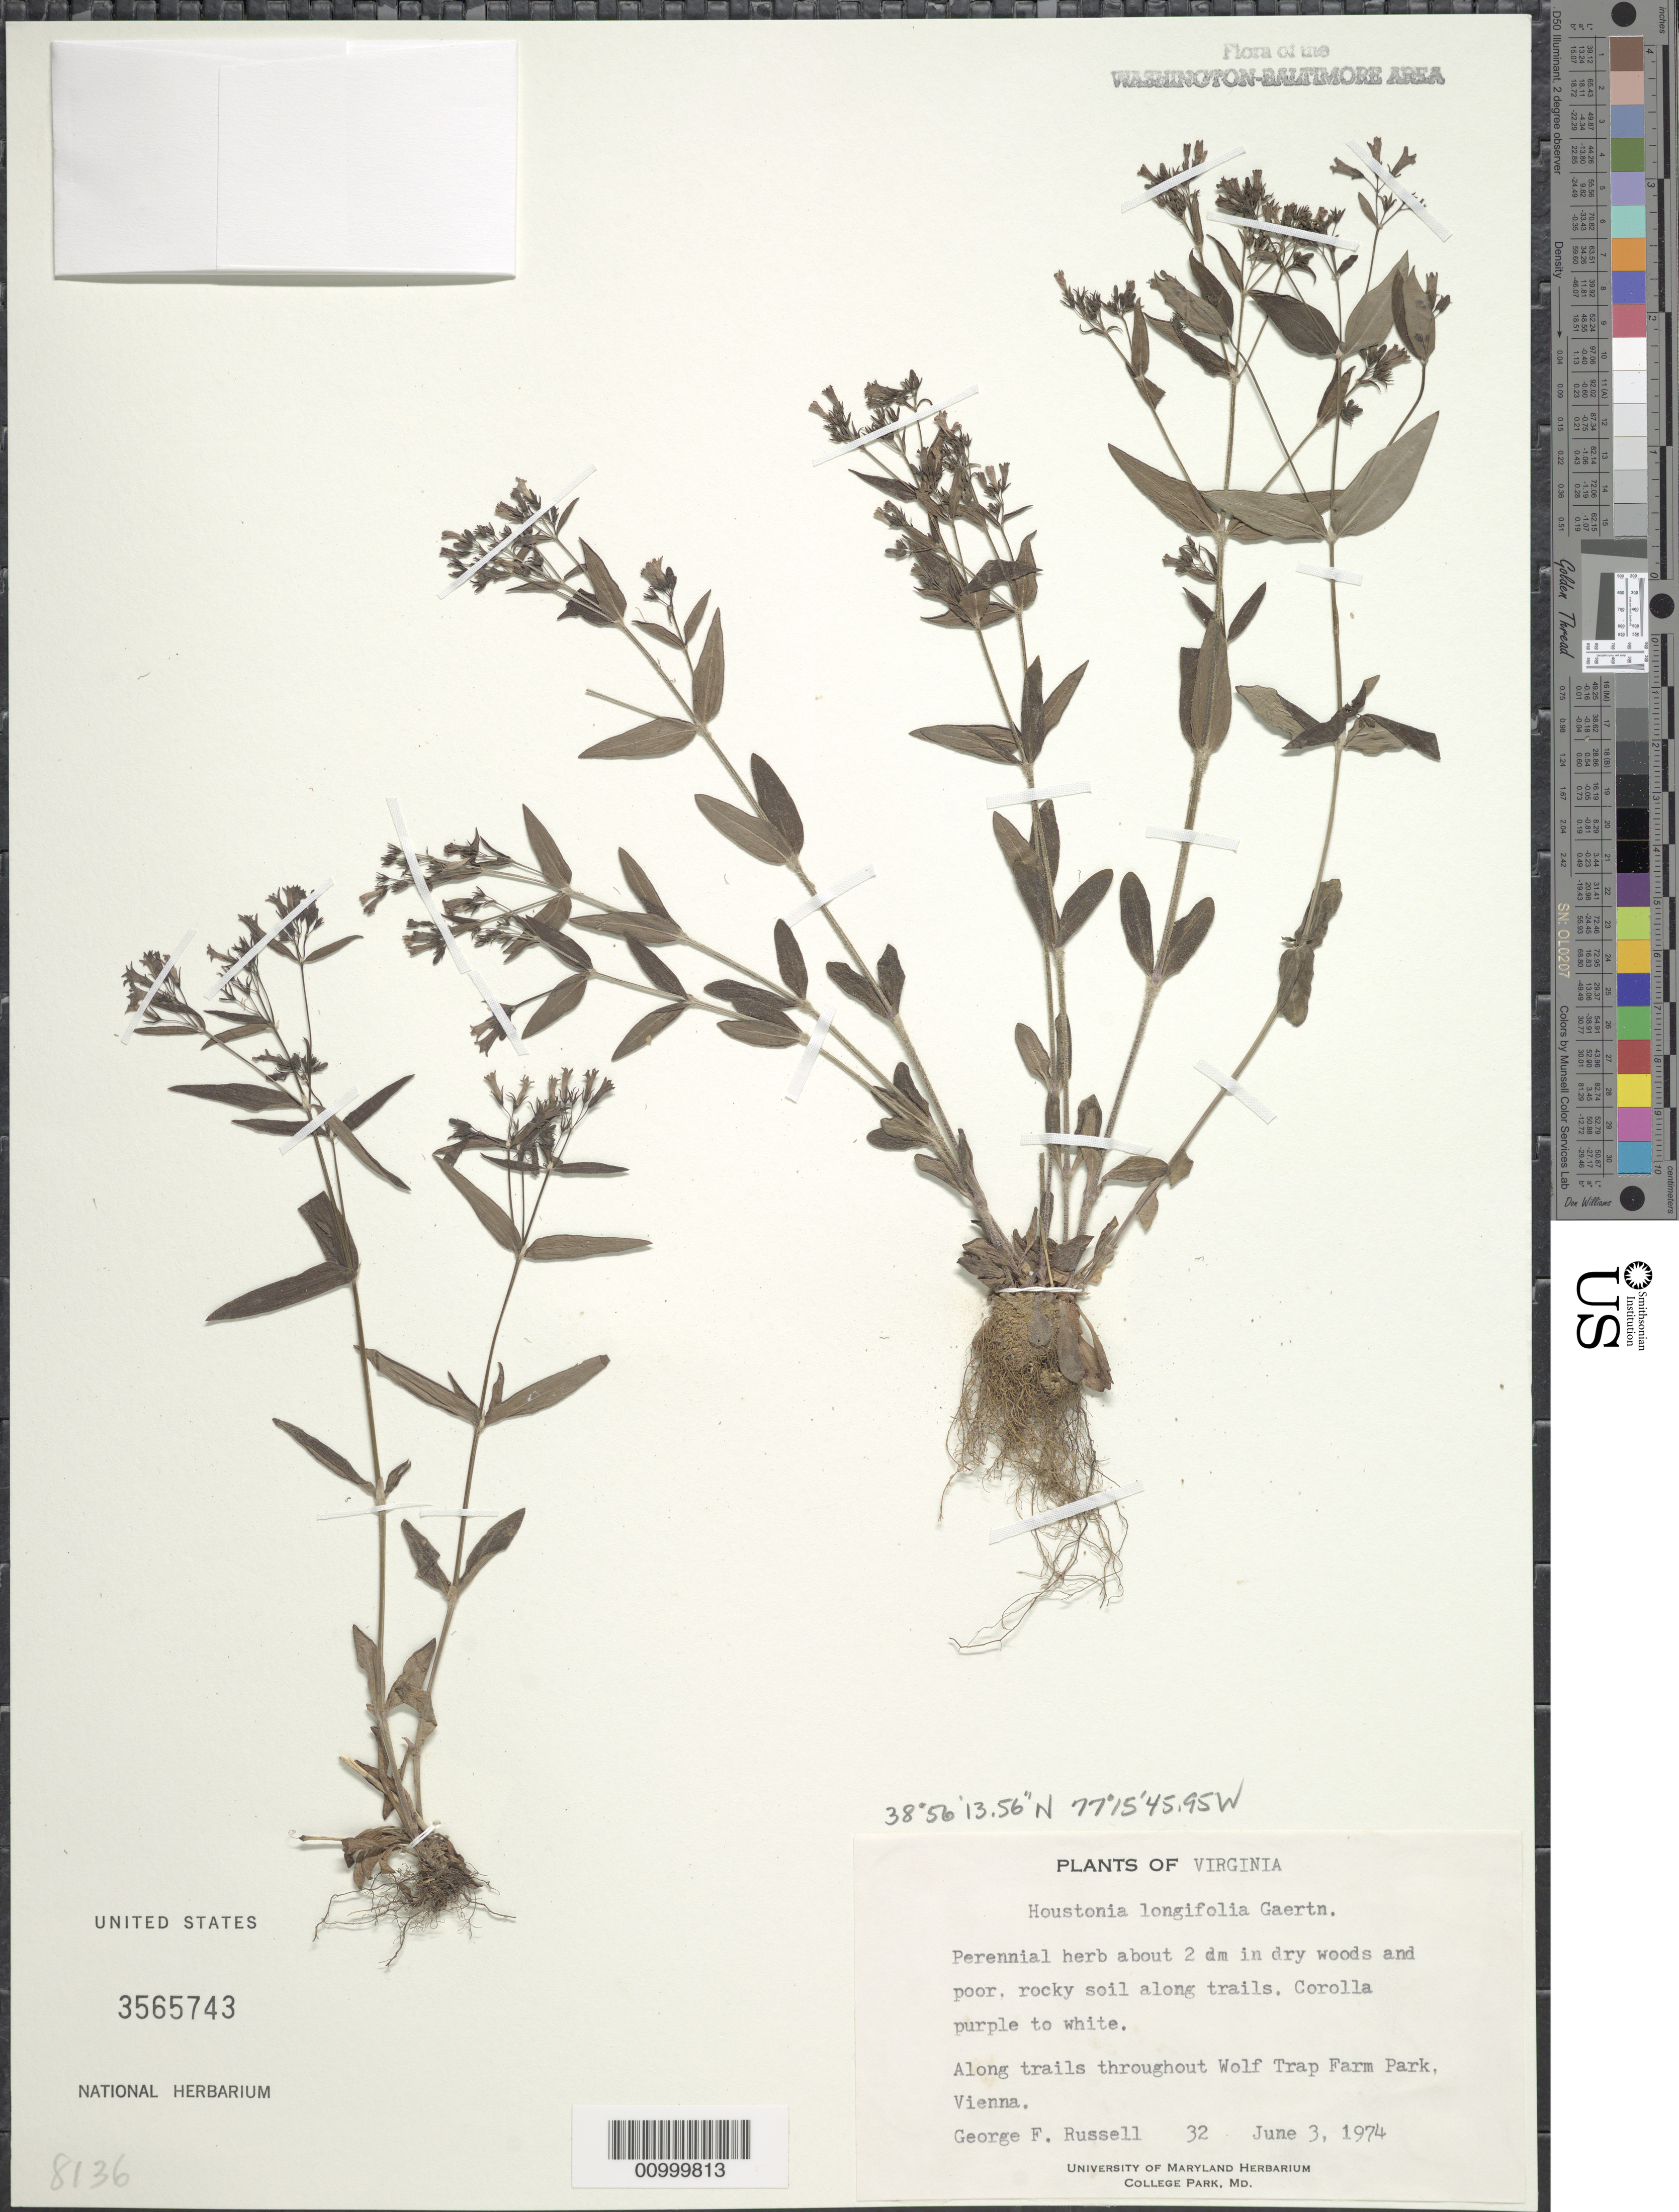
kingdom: Plantae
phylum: Tracheophyta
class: Magnoliopsida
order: Gentianales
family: Rubiaceae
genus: Houstonia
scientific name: Houstonia longifolia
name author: Gaertn.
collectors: G. Russell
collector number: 32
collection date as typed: June 3, 1974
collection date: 1974-06-03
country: United States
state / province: Virginia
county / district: Fairfax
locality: On trails throughout Wolf Trap Farm Park, Vienna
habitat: dry woods and poor rocky soil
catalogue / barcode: US 3565743